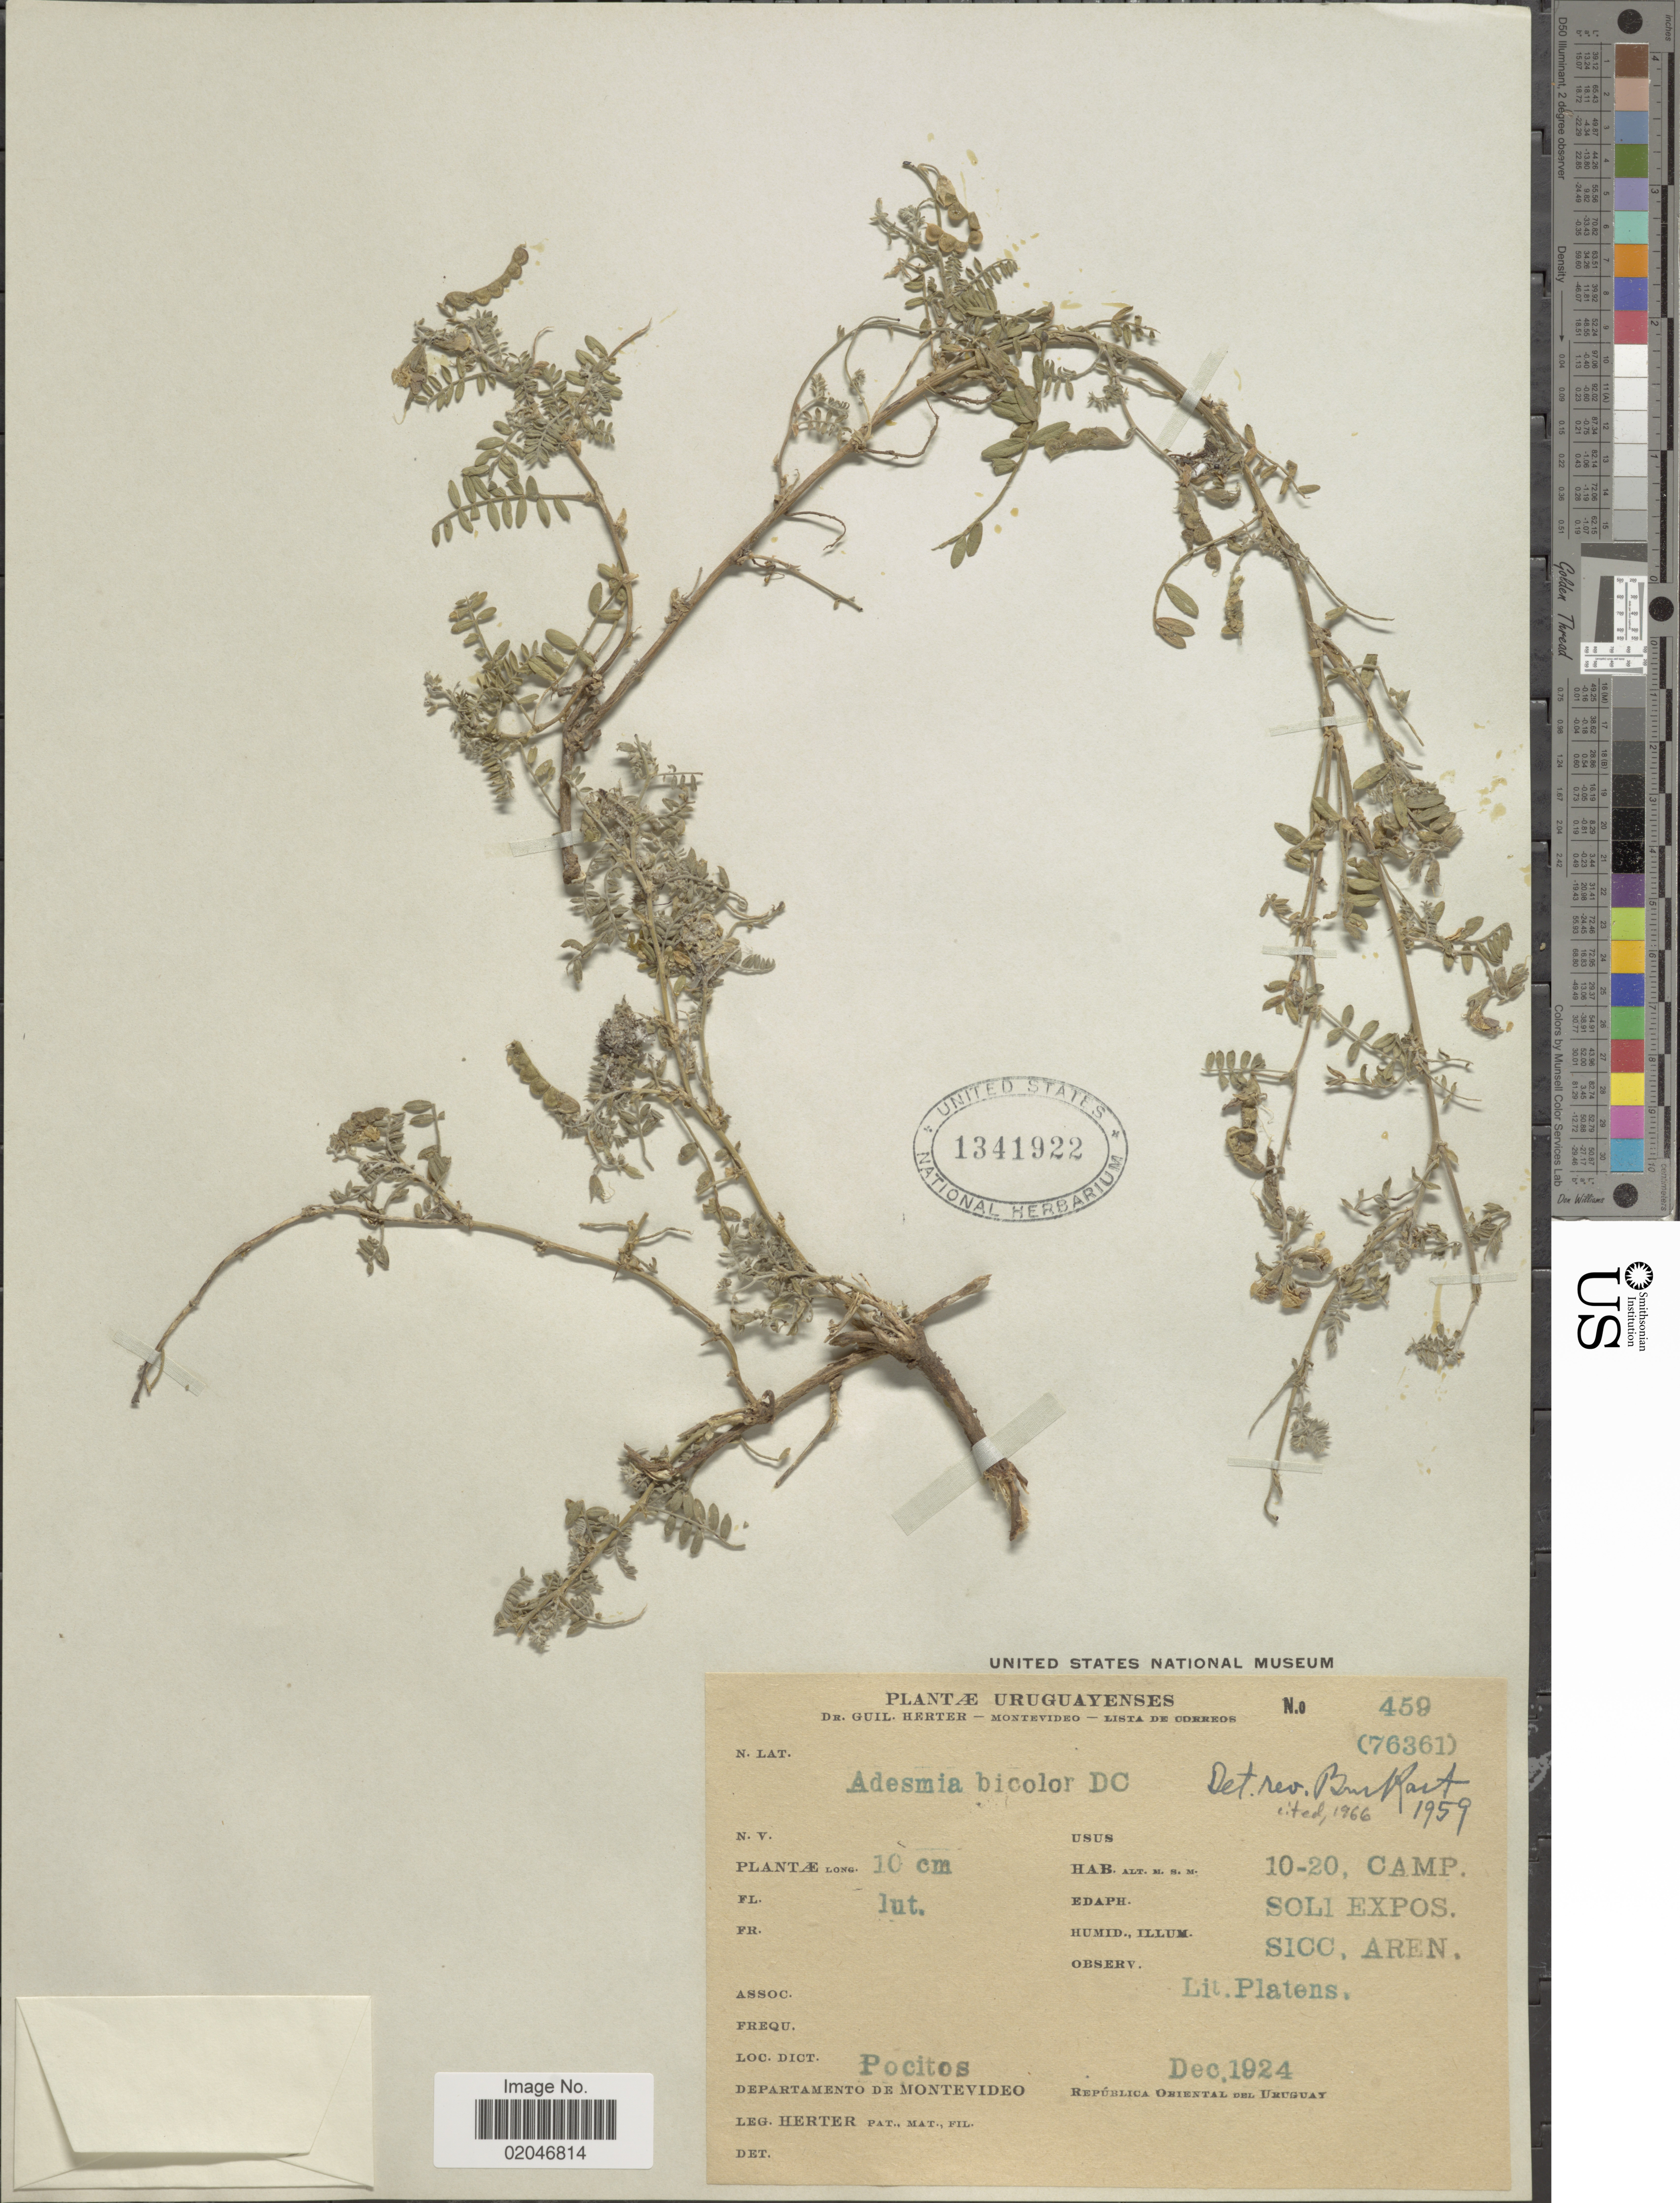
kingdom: Plantae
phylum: Tracheophyta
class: Magnoliopsida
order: Fabales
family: Fabaceae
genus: Adesmia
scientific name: Adesmia bicolor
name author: (Poir.) DC.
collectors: G. Herter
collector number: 459 (76361)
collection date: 1924-12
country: Uruguay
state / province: Montevideo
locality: Pocitos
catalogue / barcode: US 1341922